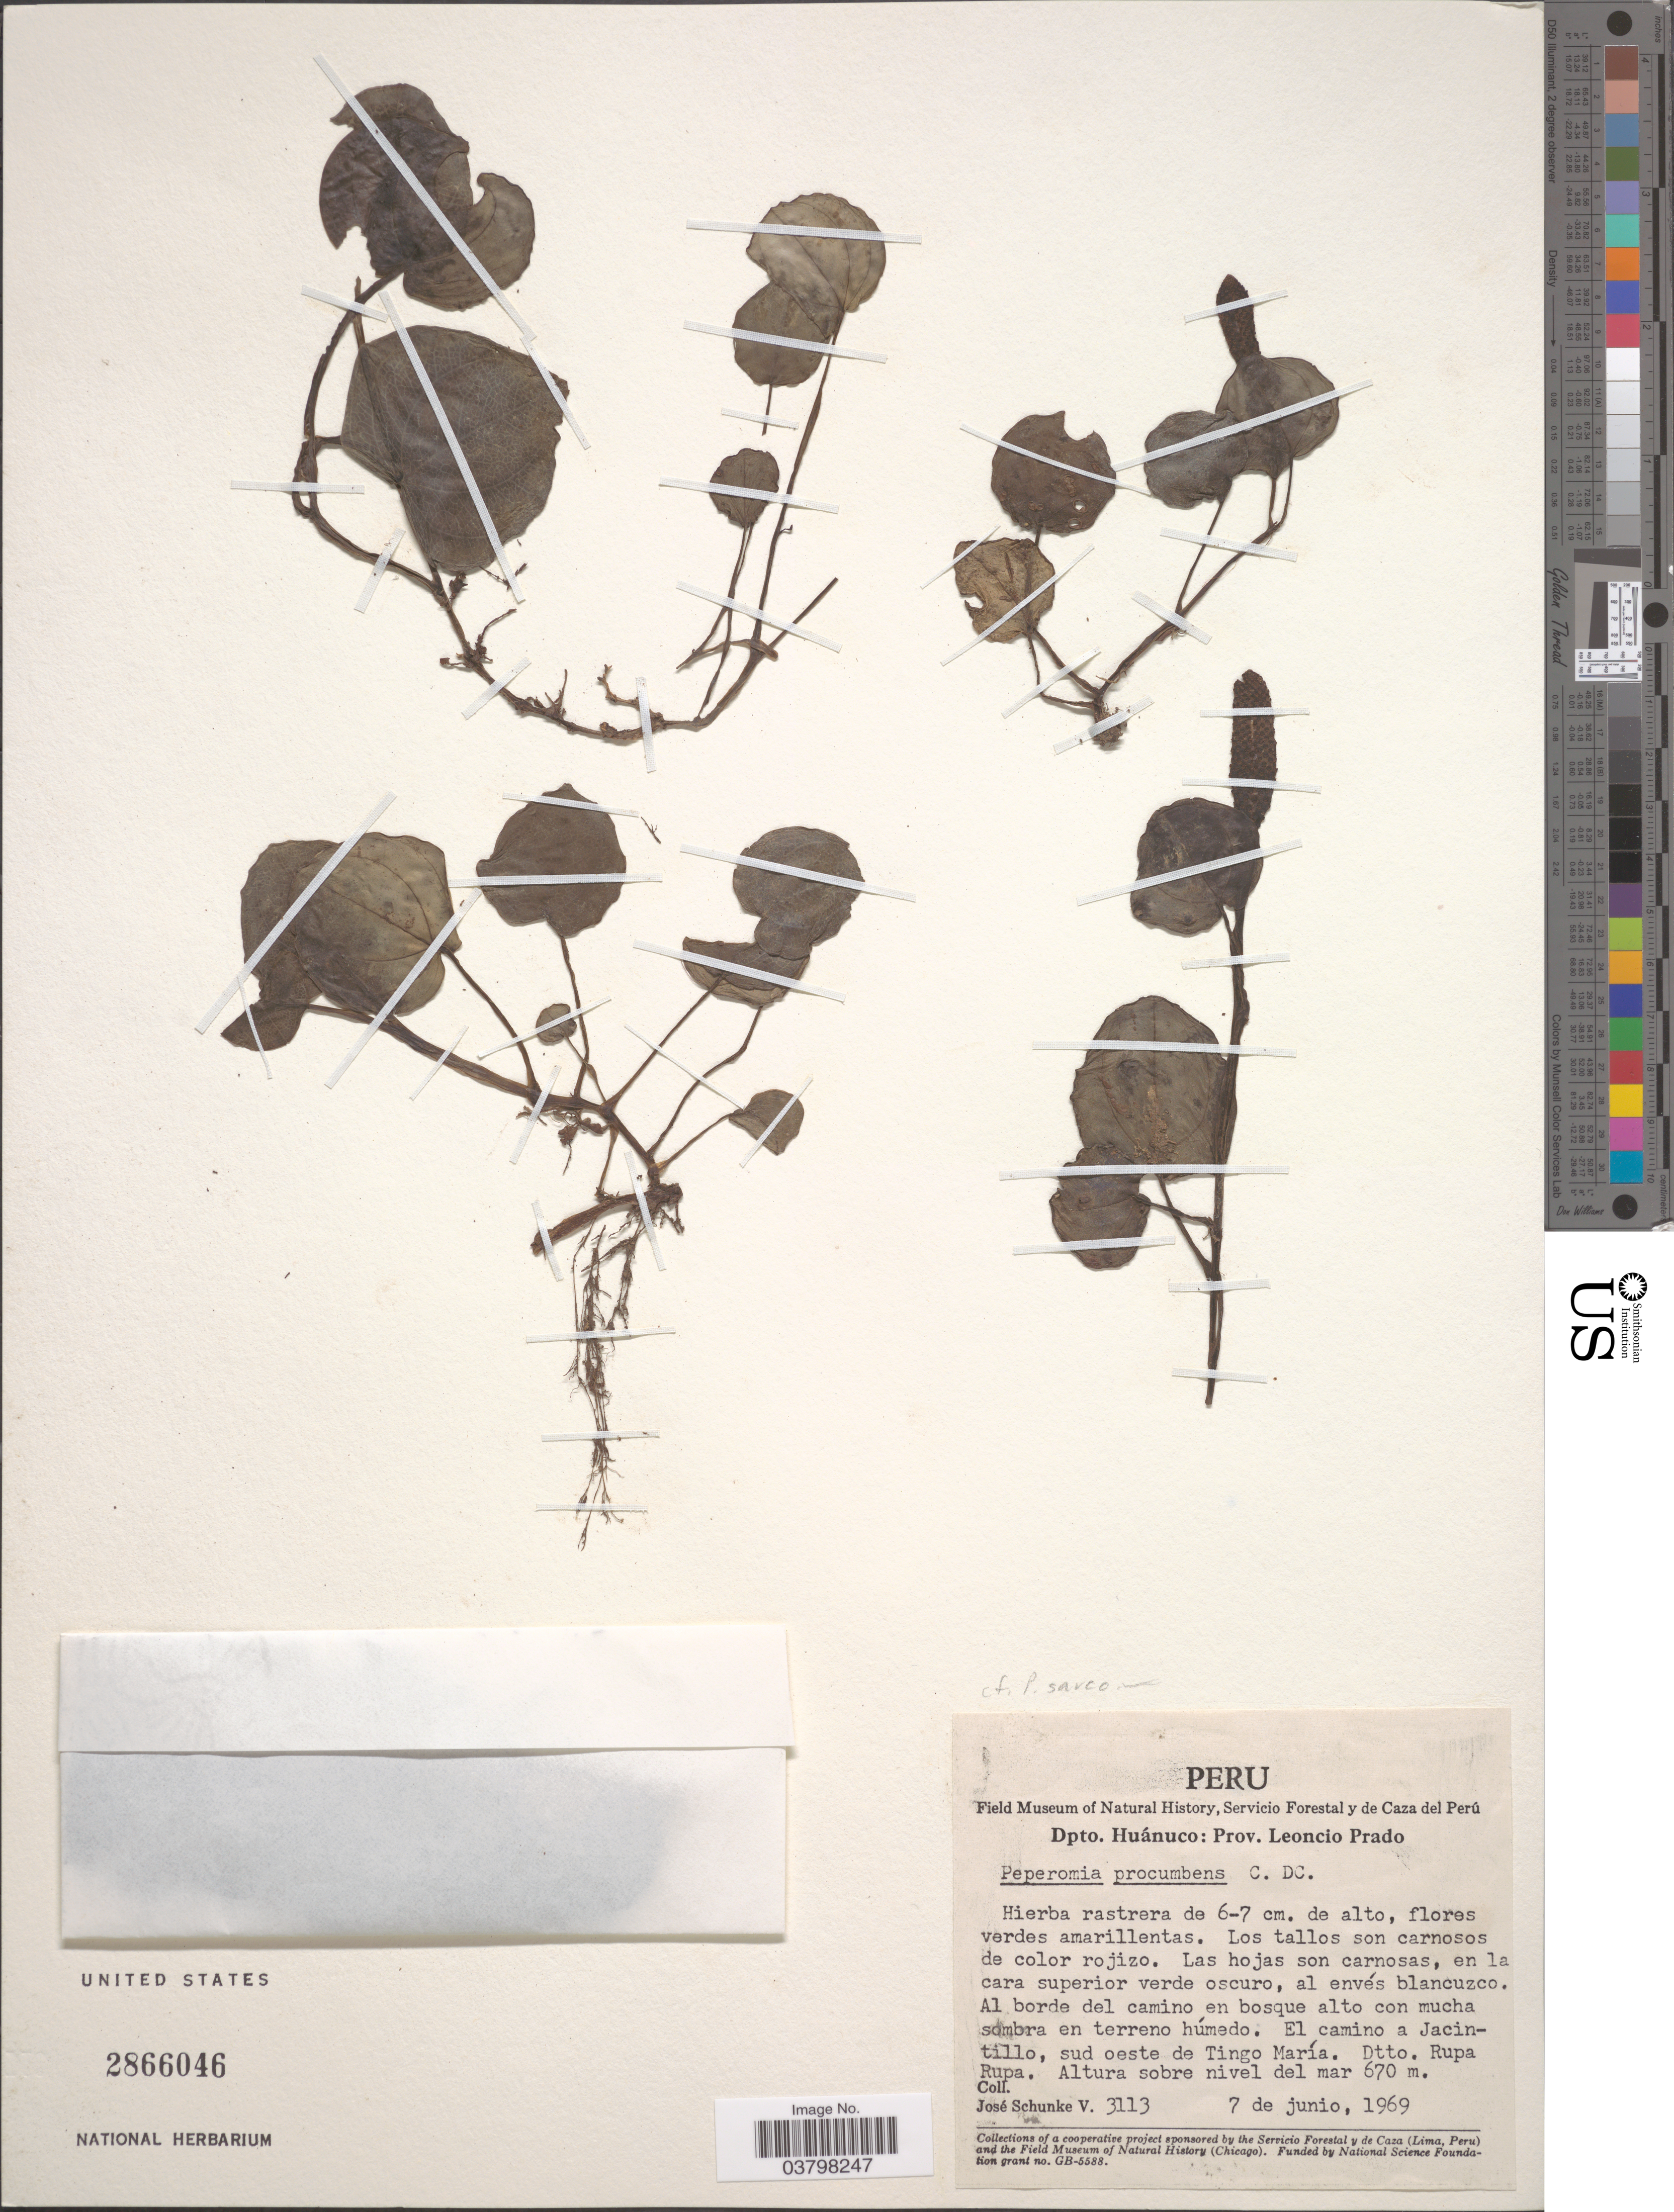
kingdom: Plantae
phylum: Tracheophyta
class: Magnoliopsida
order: Piperales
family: Piperaceae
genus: Peperomia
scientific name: Peperomia sp. nov.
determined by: Jiménez, José Estaban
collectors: J. Schunke Vigo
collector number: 3113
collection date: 1969-06-07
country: Peru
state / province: Huánuco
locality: Dpto. Huánuco: Prov. Leonico Prado. El camino a Jacintillo, sud oeste de Tingo María. Dtto. Rupa Rupa.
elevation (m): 670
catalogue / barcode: US 2866046